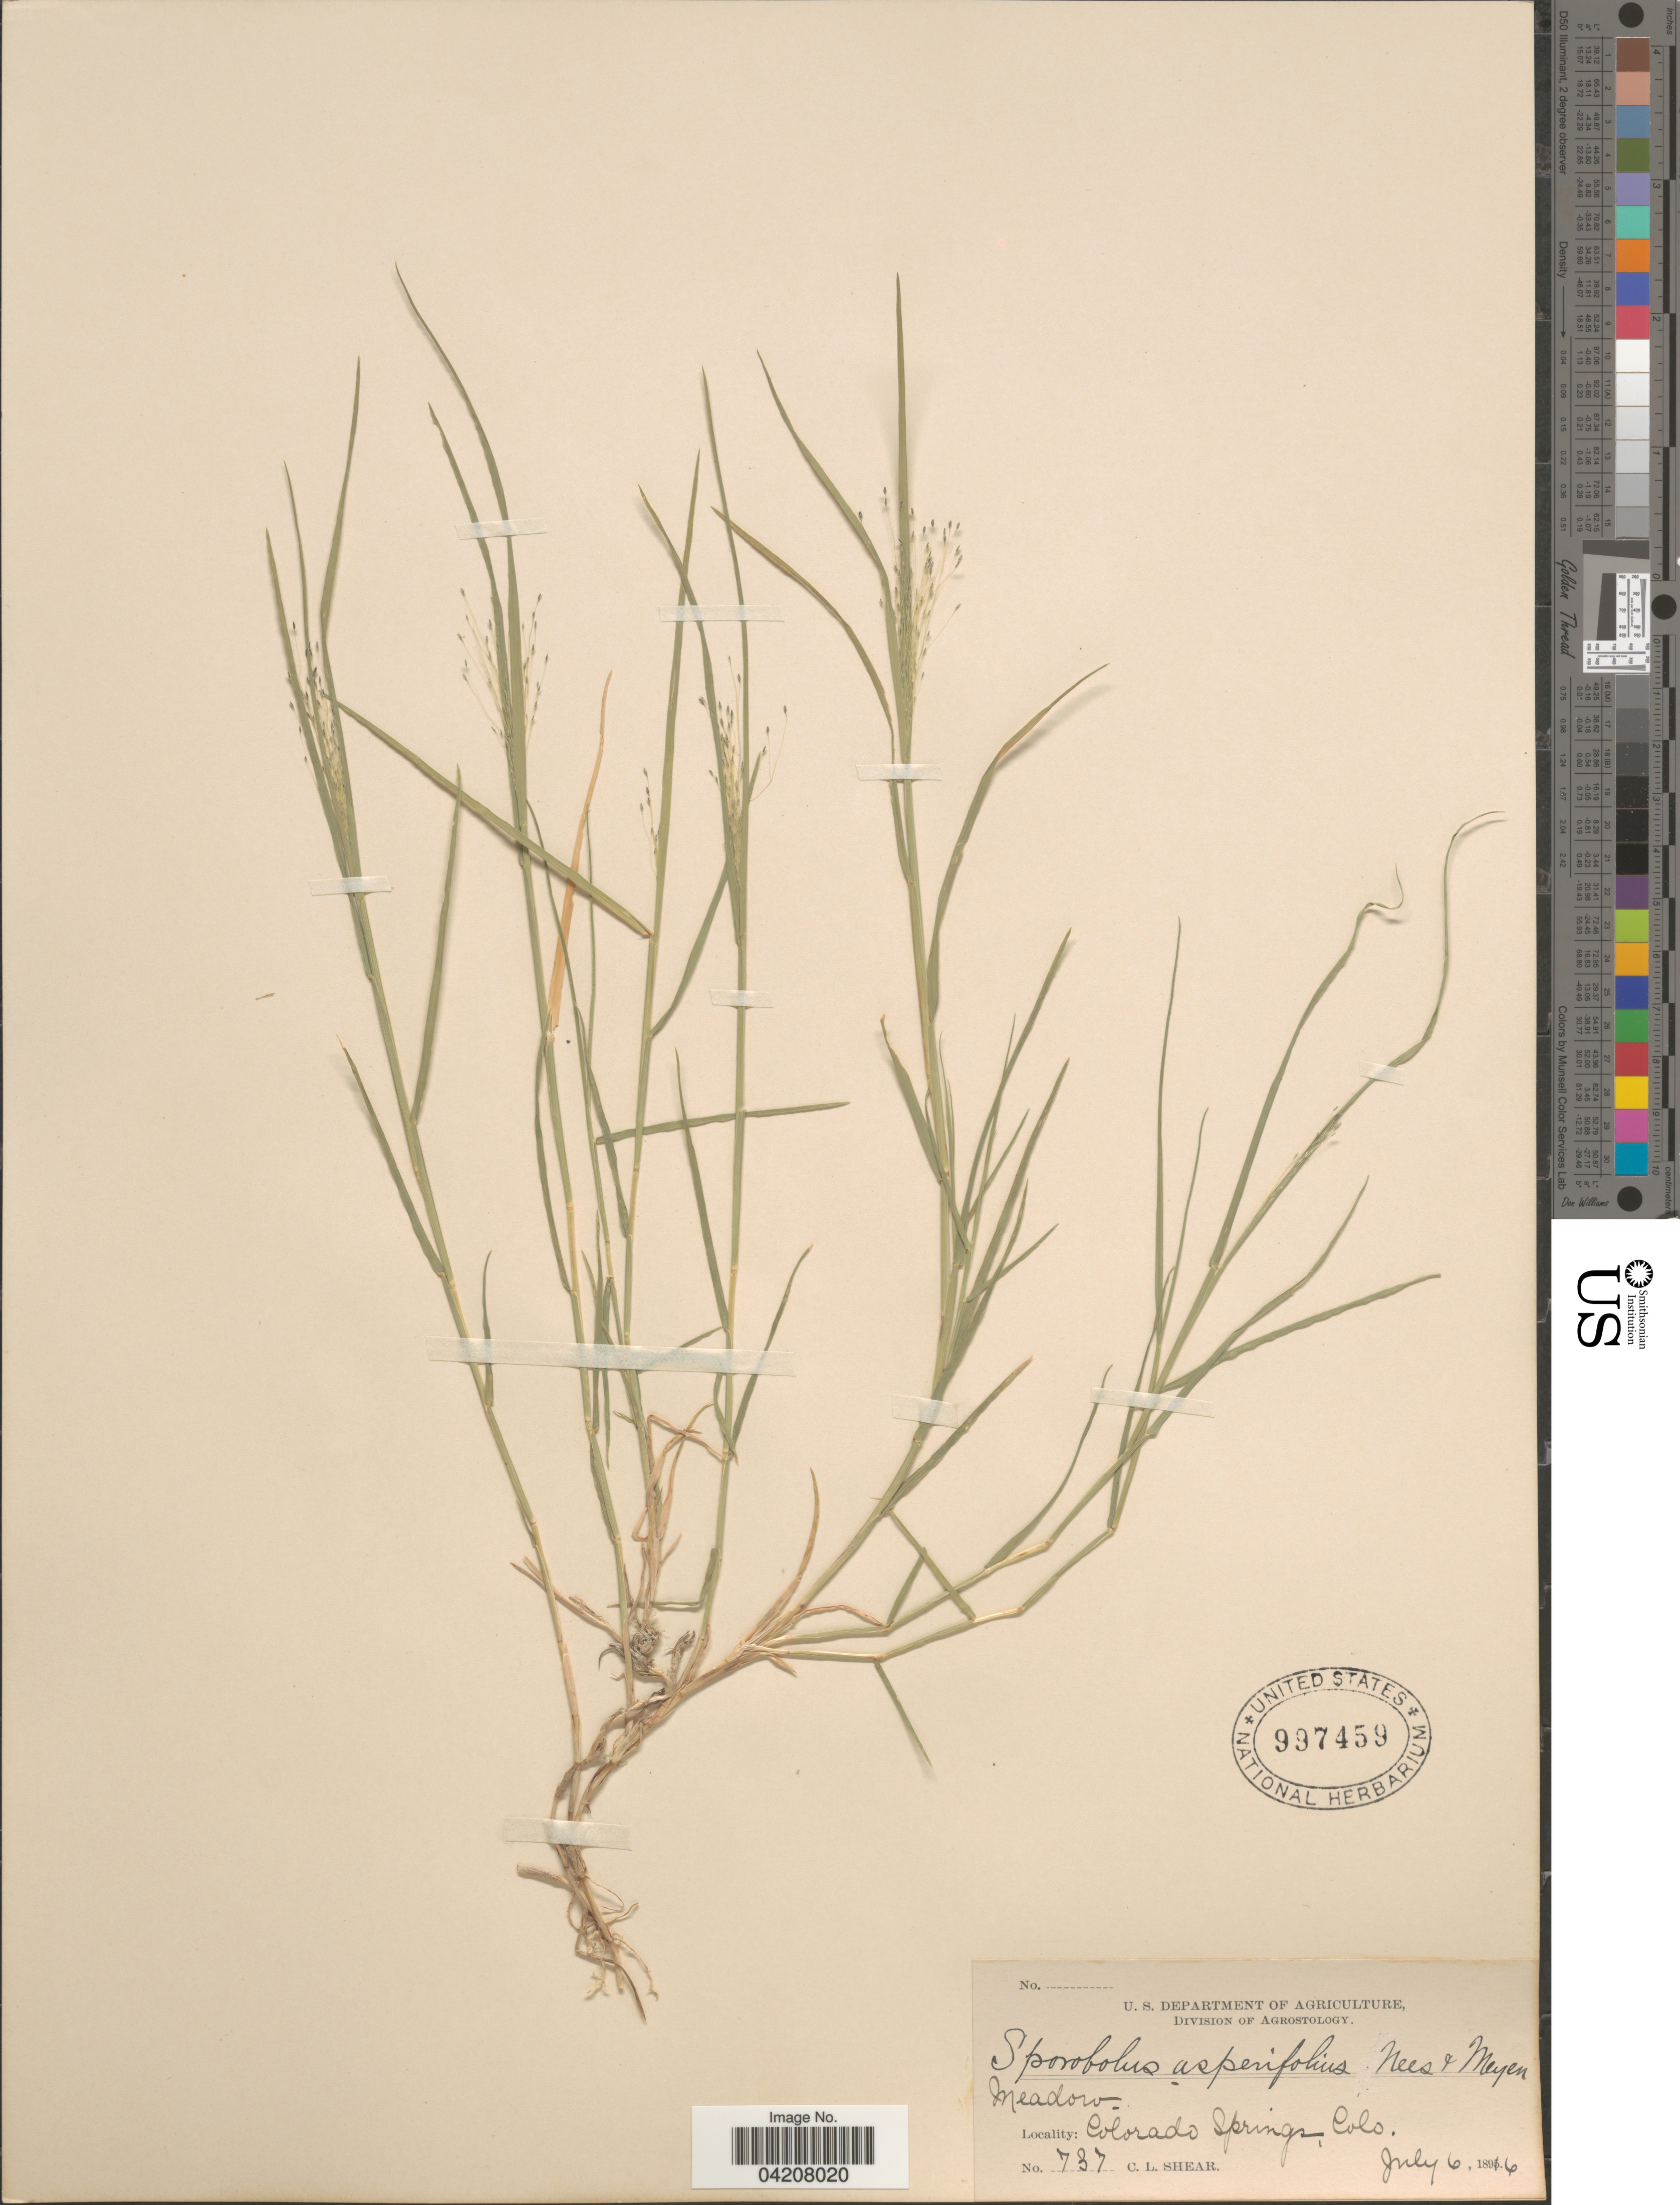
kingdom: Plantae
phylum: Tracheophyta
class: Liliopsida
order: Poales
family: Poaceae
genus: Muhlenbergia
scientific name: Muhlenbergia asperifolia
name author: (Nees & Meyen ex Trin.) Parodi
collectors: C. L. Shear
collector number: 737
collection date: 1896-07-06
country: United States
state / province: Colorado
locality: Colorado Springs.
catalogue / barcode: US 997459